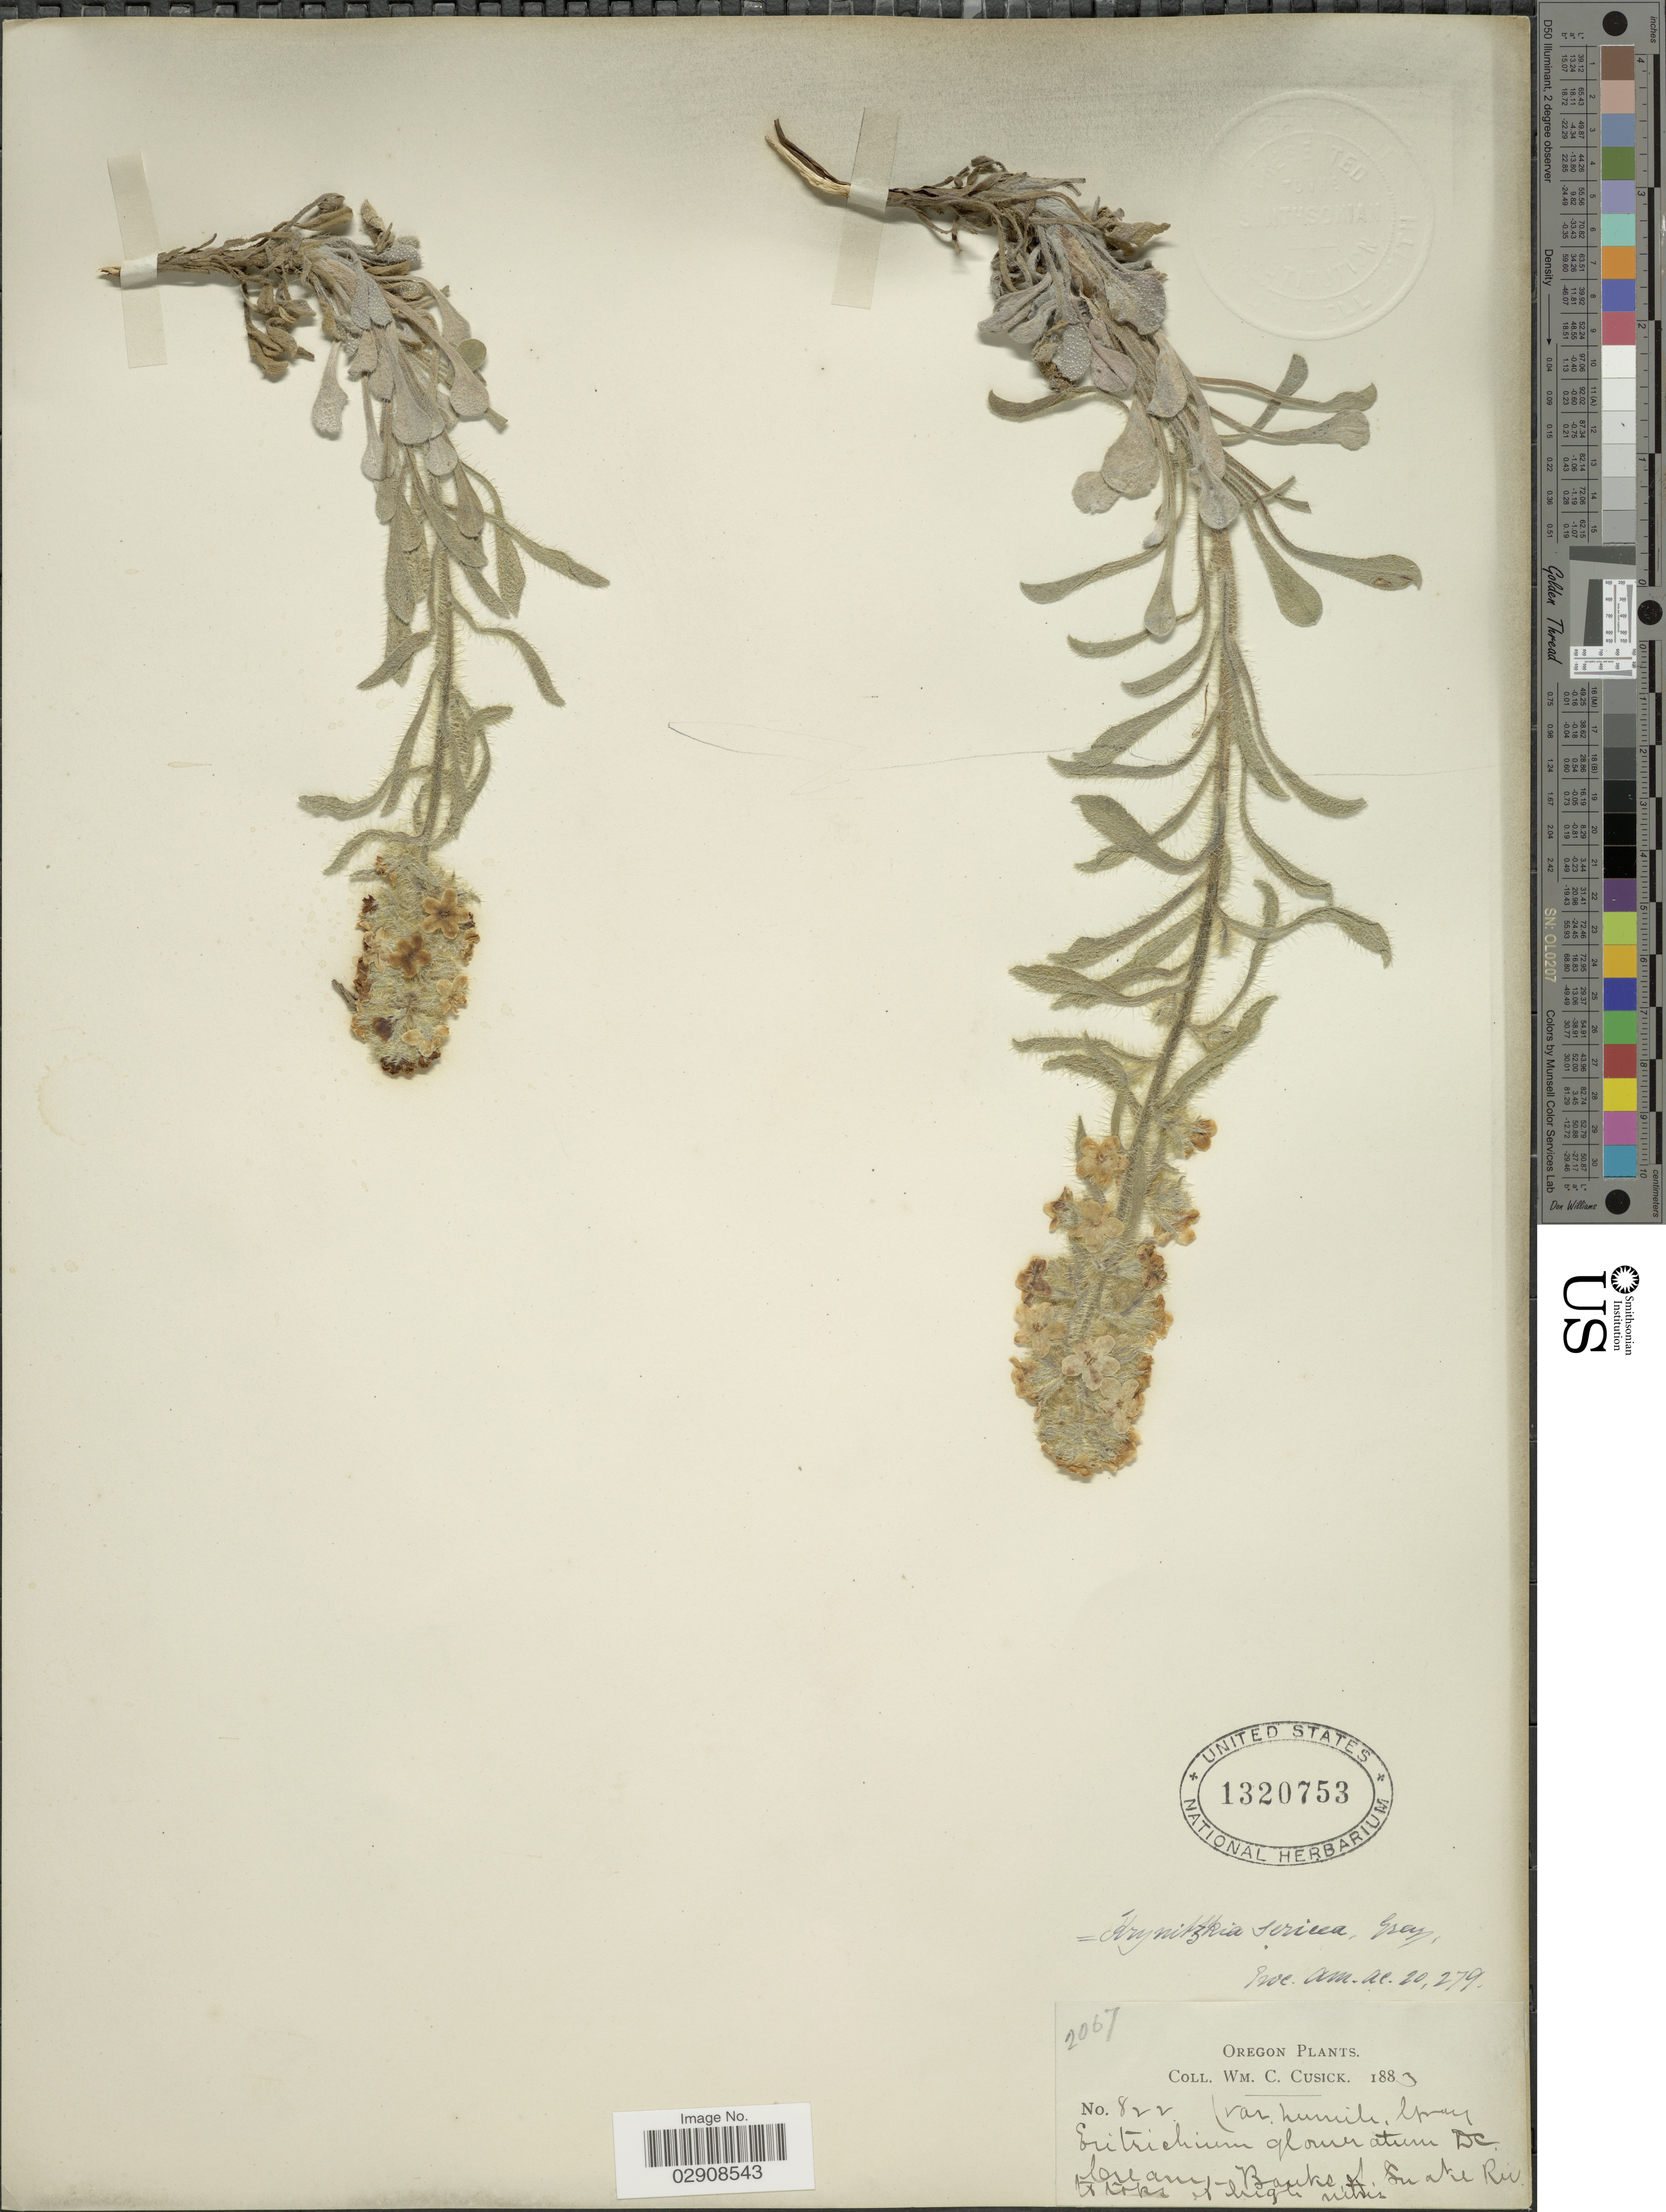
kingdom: Plantae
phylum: Tracheophyta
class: Magnoliopsida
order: Boraginales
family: Boraginaceae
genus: Cryptantha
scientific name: Cryptantha sp.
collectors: W. C. Cusick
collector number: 822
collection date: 1883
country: United States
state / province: Oregon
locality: Creamy-Banks of Snake Riv. to tops of high mtns.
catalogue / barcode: US 1320753